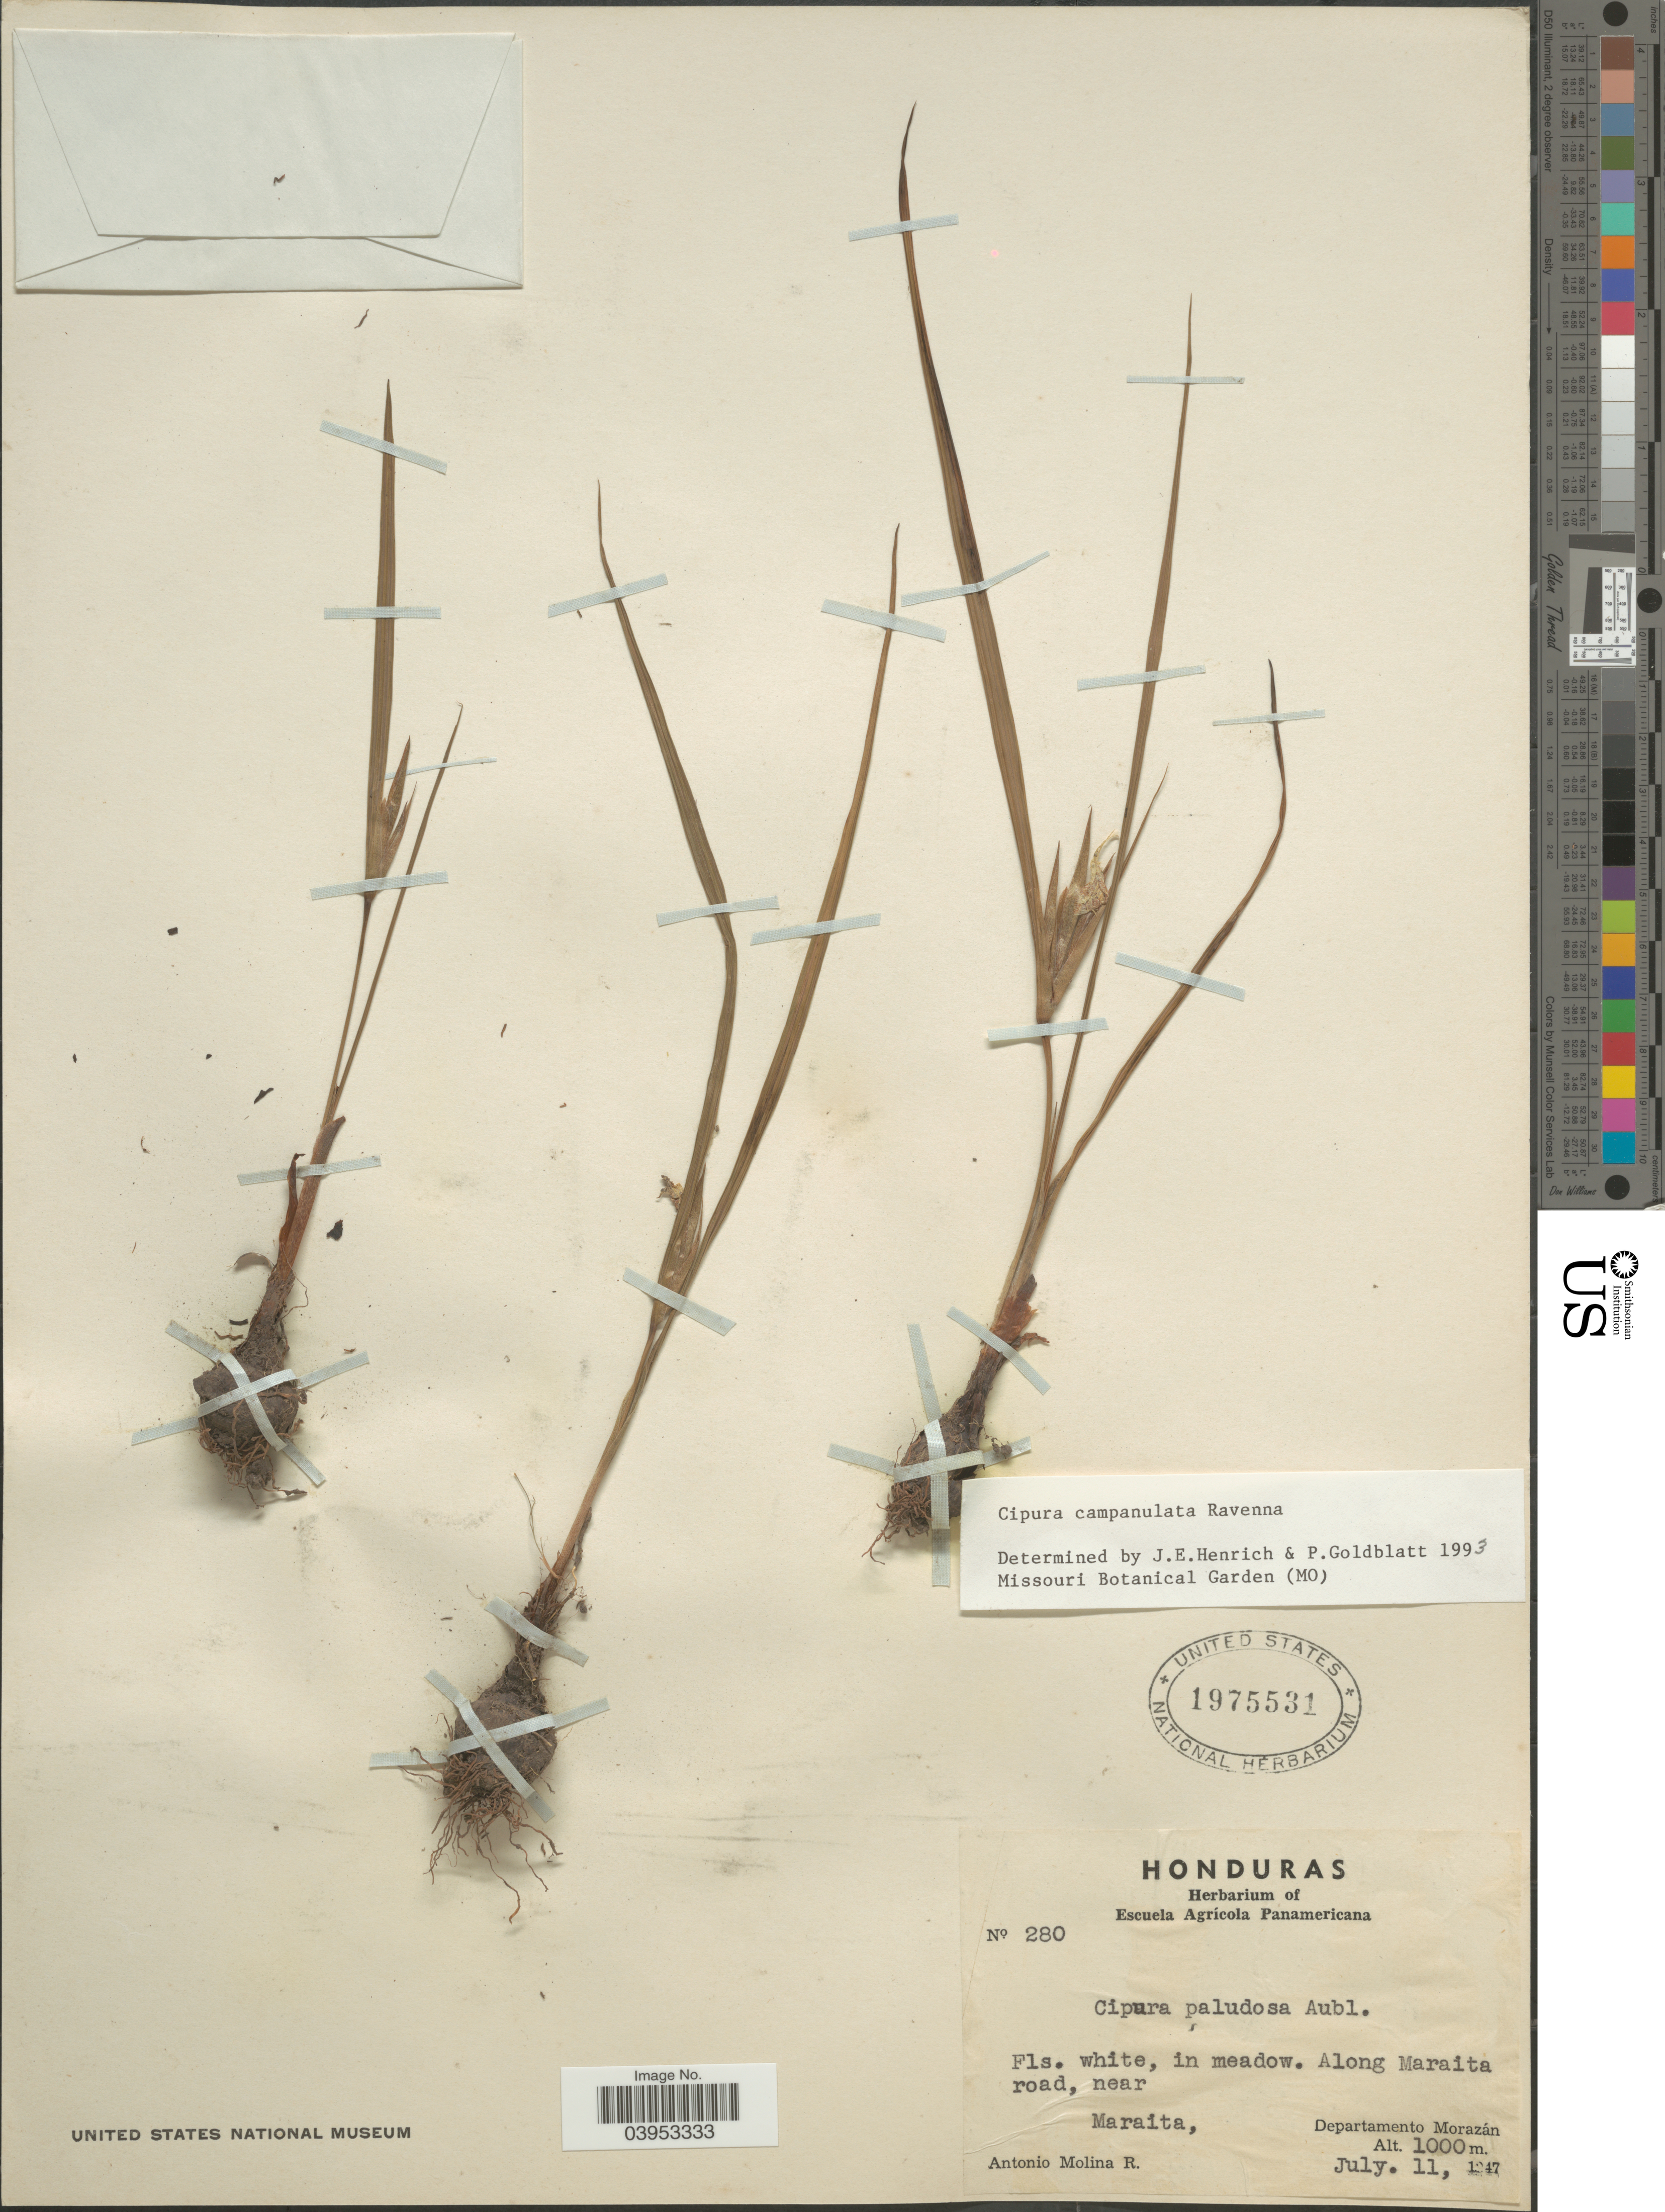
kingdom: Plantae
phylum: Tracheophyta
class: Liliopsida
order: Asparagales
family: Iridaceae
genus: Cipura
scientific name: Cipura campanulata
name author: Ravenna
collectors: A. Molina R.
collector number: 280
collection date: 1947-07-11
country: Honduras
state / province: Fco. Morazán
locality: Along Maraita road, near Maraita. Departamento Morazán.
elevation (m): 1000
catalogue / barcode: US 1975531